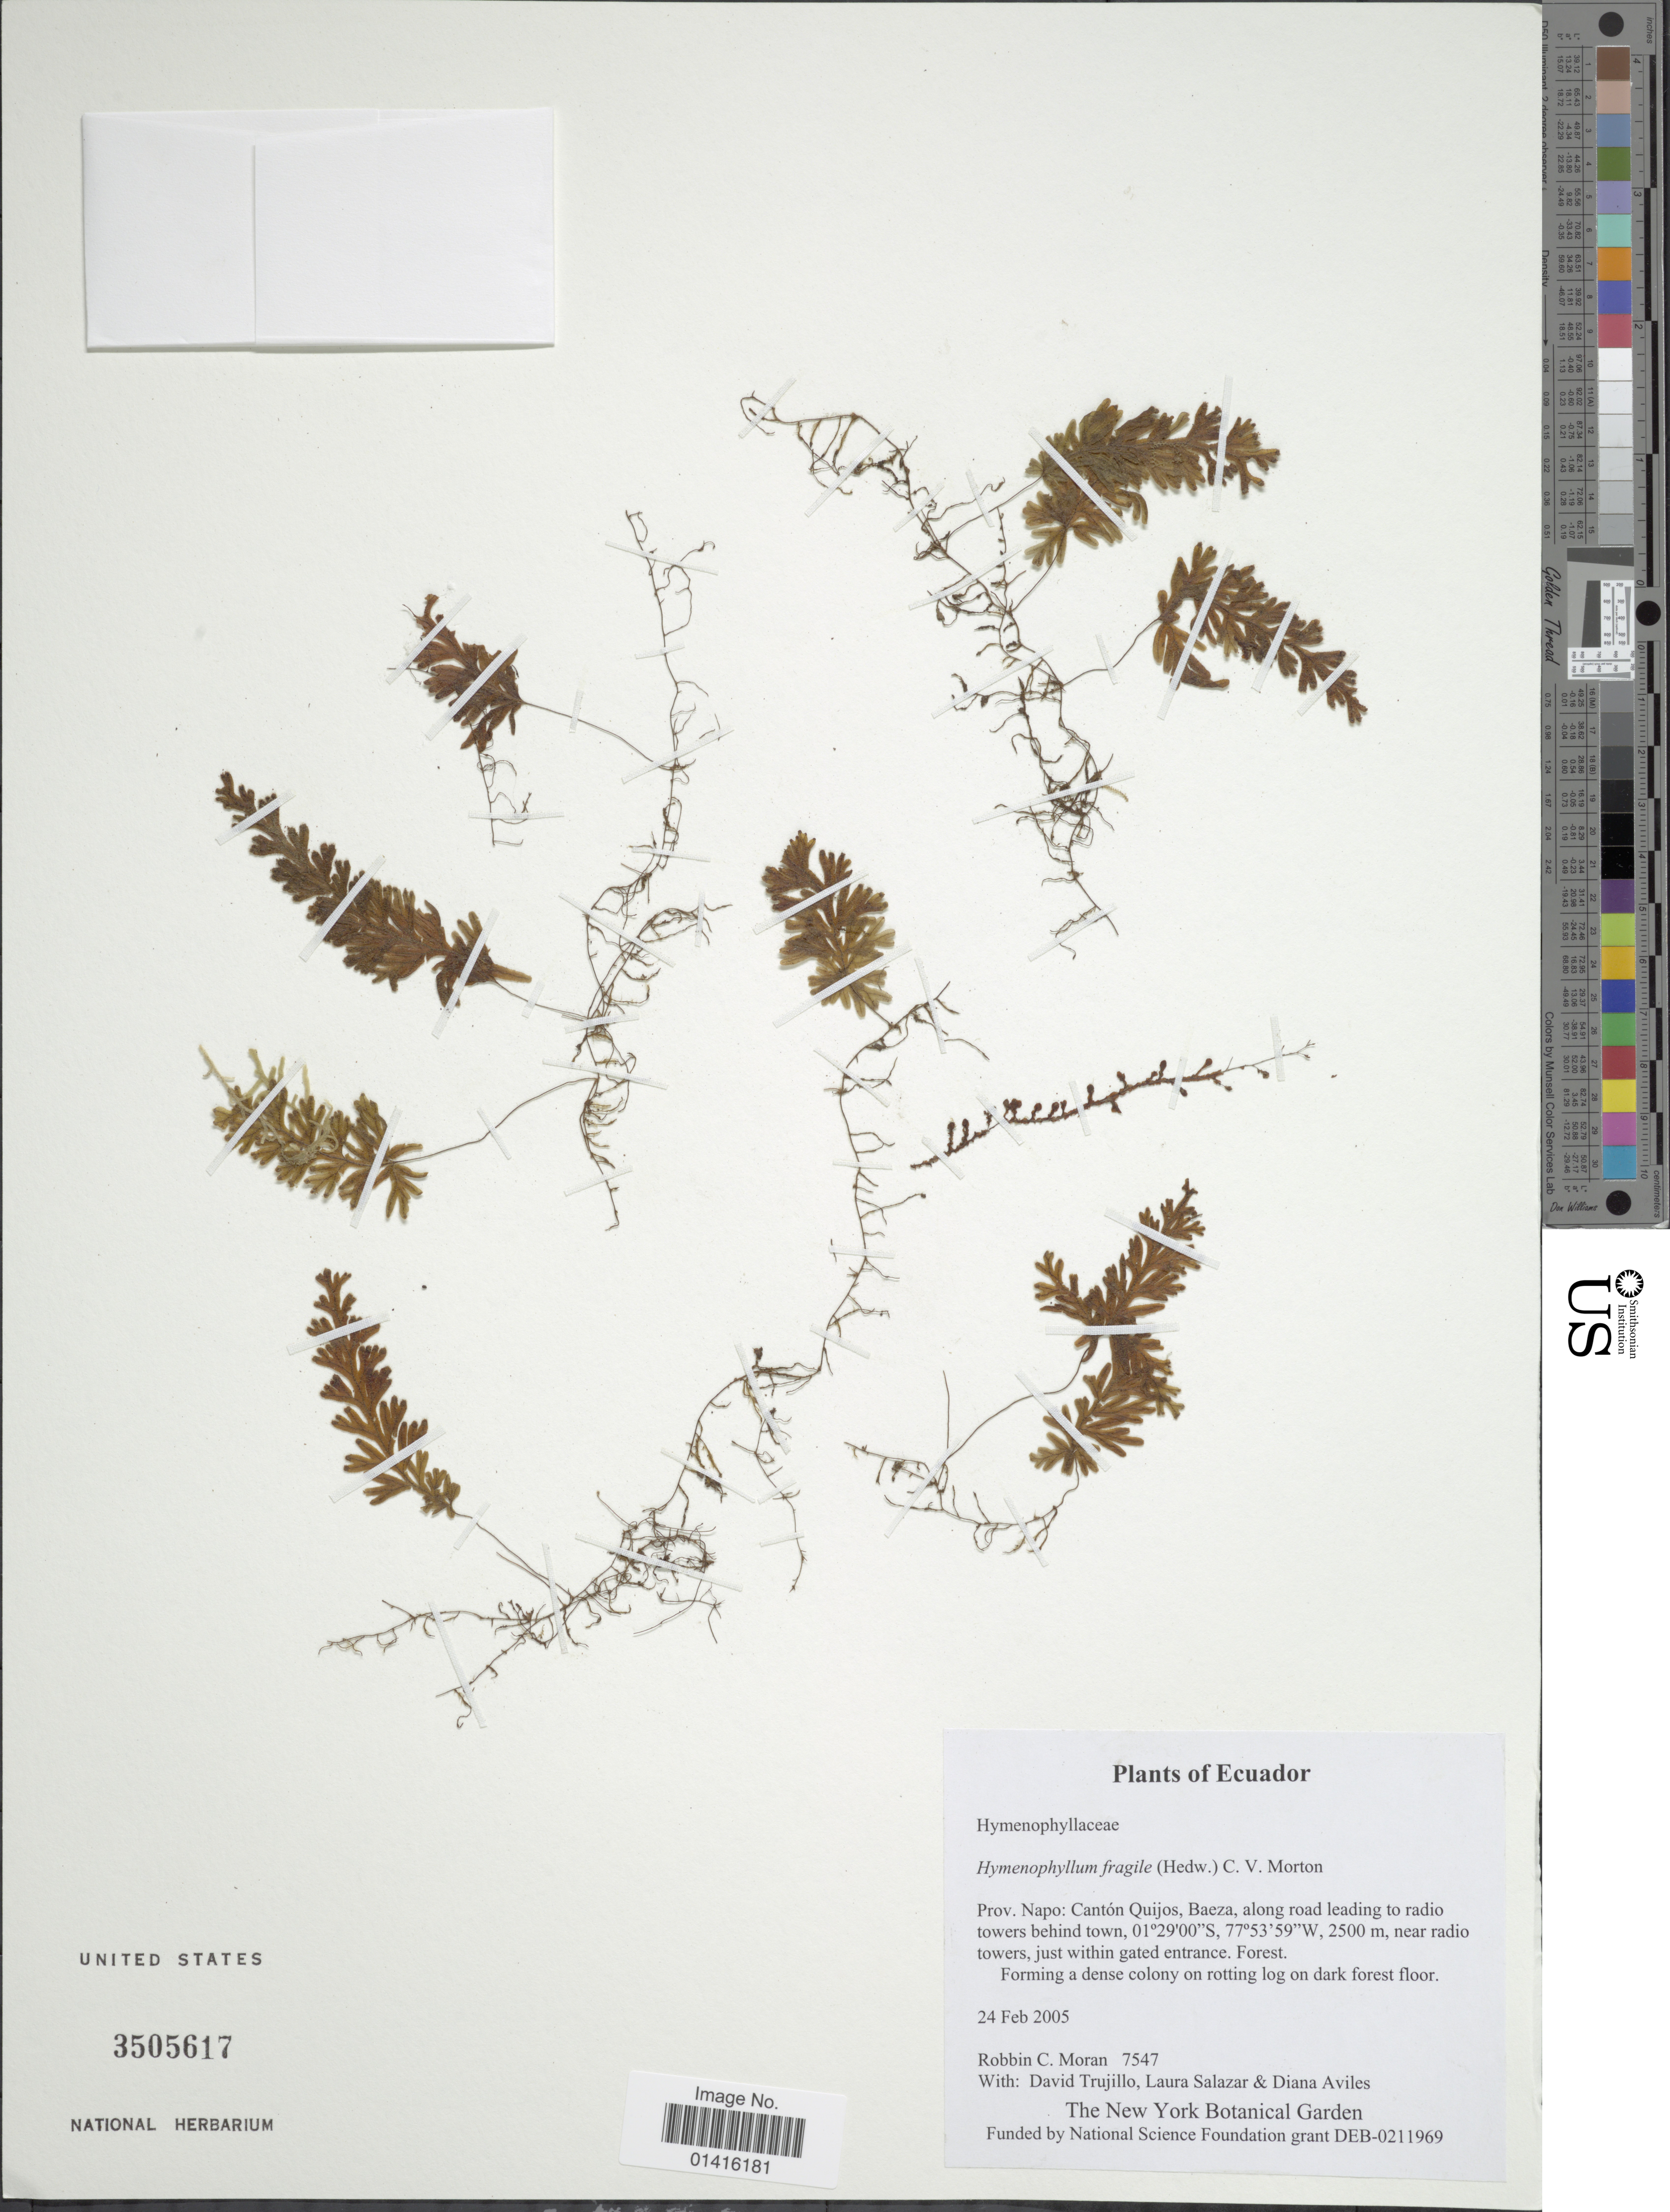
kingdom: Plantae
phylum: Tracheophyta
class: Polypodiopsida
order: Hymenophyllales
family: Hymenophyllaceae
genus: Hymenophyllum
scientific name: Hymenophyllum fragile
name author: (Hedw.) C.V. Morton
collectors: R. C. Moran, D. Trujillo, L. Salazar & D. Aviles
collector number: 7547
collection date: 2005-02-24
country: Ecuador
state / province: Napo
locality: Canton Quijos, Baeza, along road leading to radio towers behind town, near radio towers, just within gated entrance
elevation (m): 2500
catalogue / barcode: US 3505617